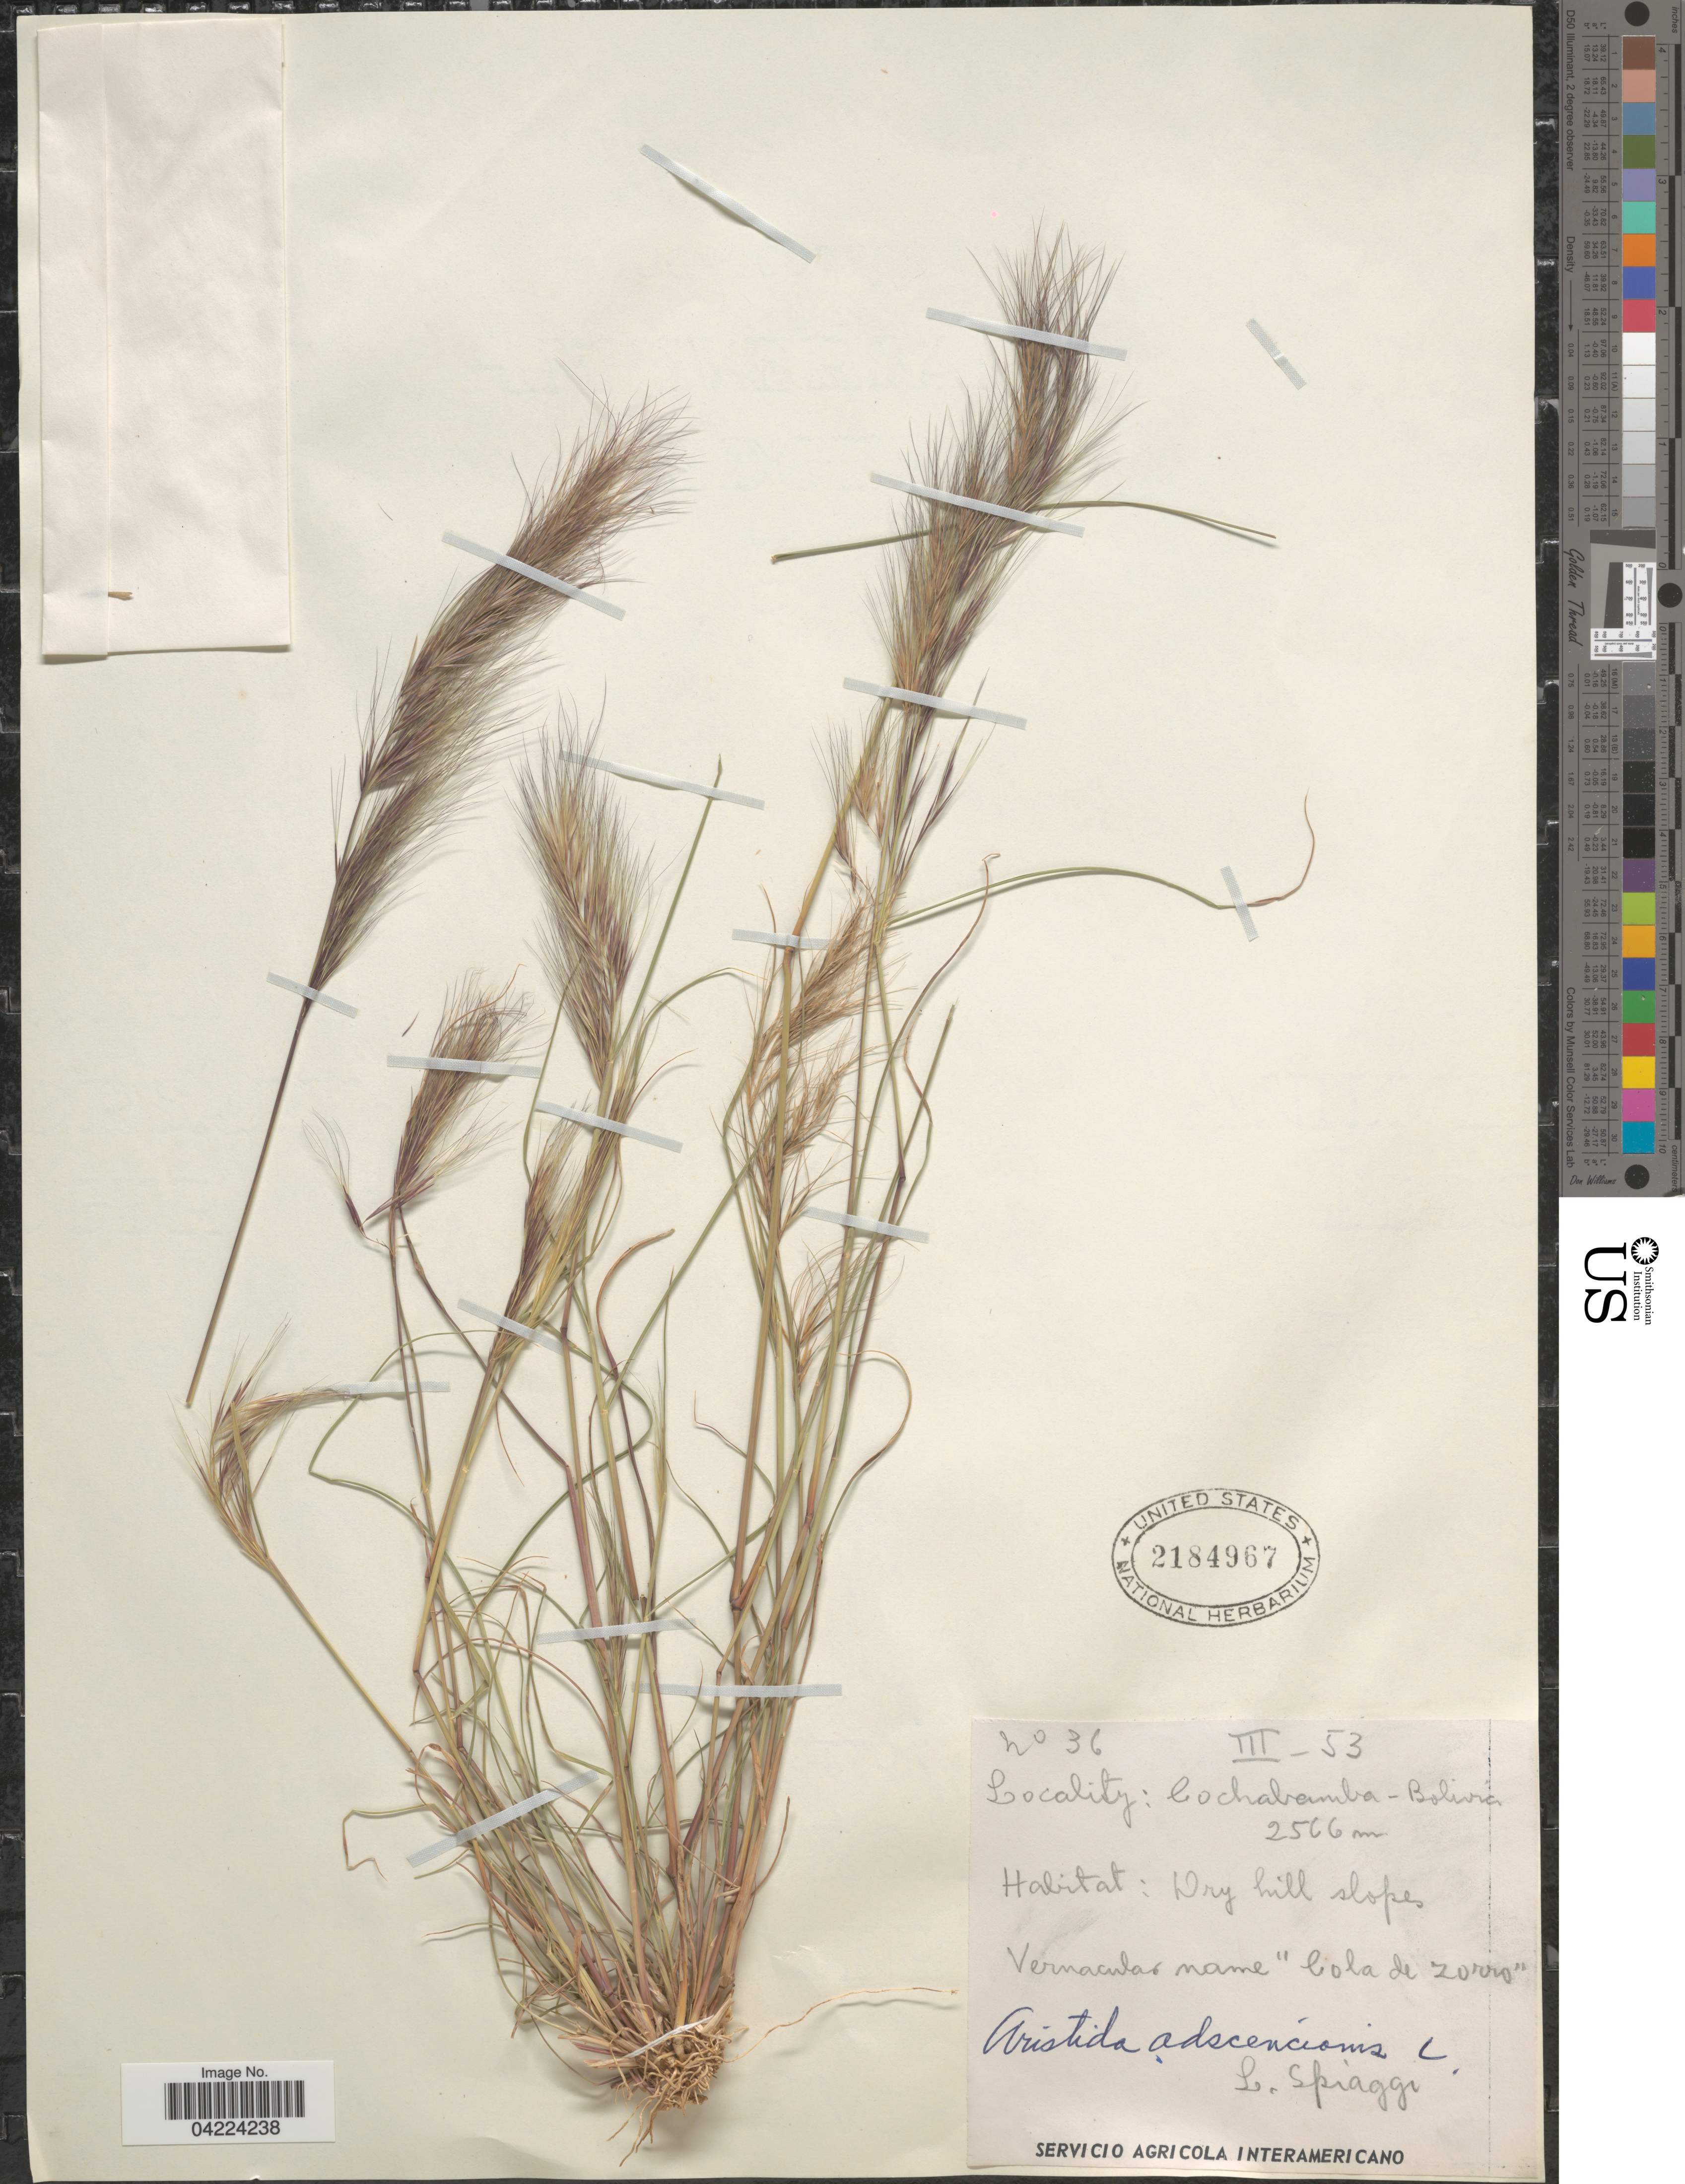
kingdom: Plantae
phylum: Tracheophyta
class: Liliopsida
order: Poales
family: Poaceae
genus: Aristida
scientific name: Aristida adscensionis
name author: L.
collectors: L. Spiaggi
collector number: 36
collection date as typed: Transcribed d/m/y: /3/53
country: Bolivia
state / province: Cochabamba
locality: Dry hill slopes.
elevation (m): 2566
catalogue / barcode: US 2184967